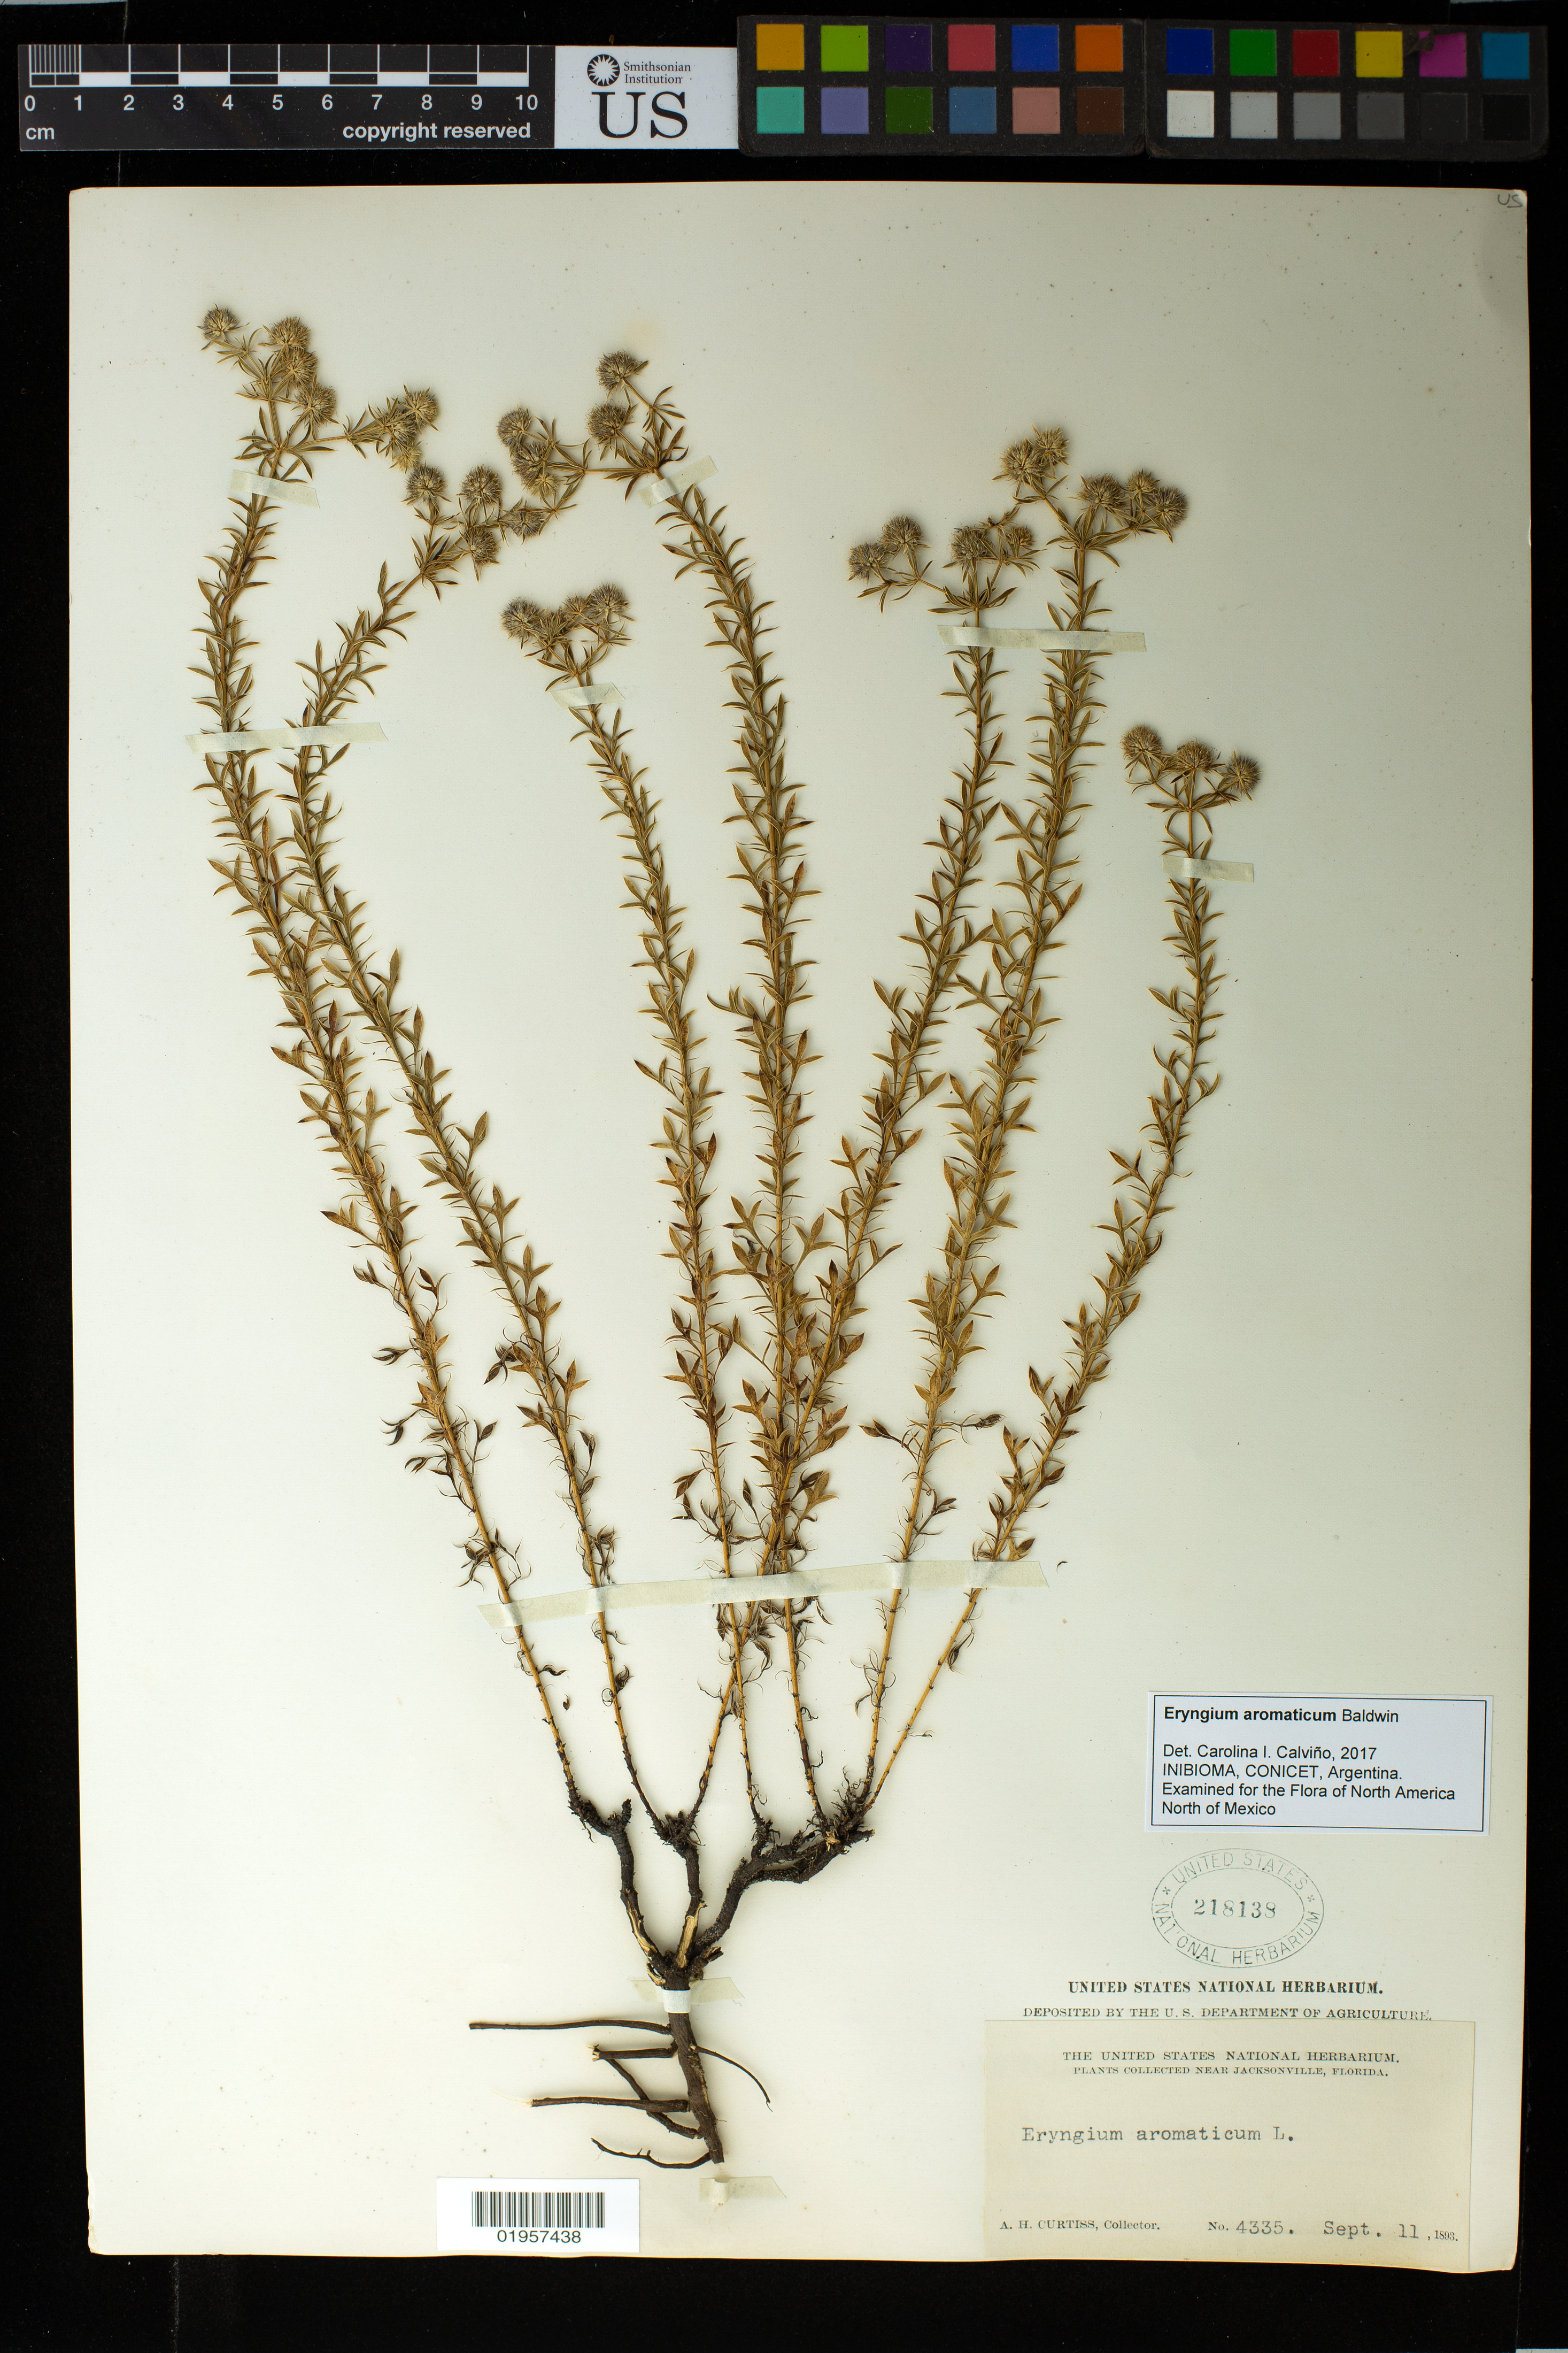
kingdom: Plantae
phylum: Tracheophyta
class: Magnoliopsida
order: Apiales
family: Apiaceae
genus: Eryngium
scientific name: Eryngium aromaticum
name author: Baldwin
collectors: A. H. Curtiss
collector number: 4335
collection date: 1893-09-11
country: United States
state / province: Florida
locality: Near Jacksonville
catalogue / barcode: US 218138